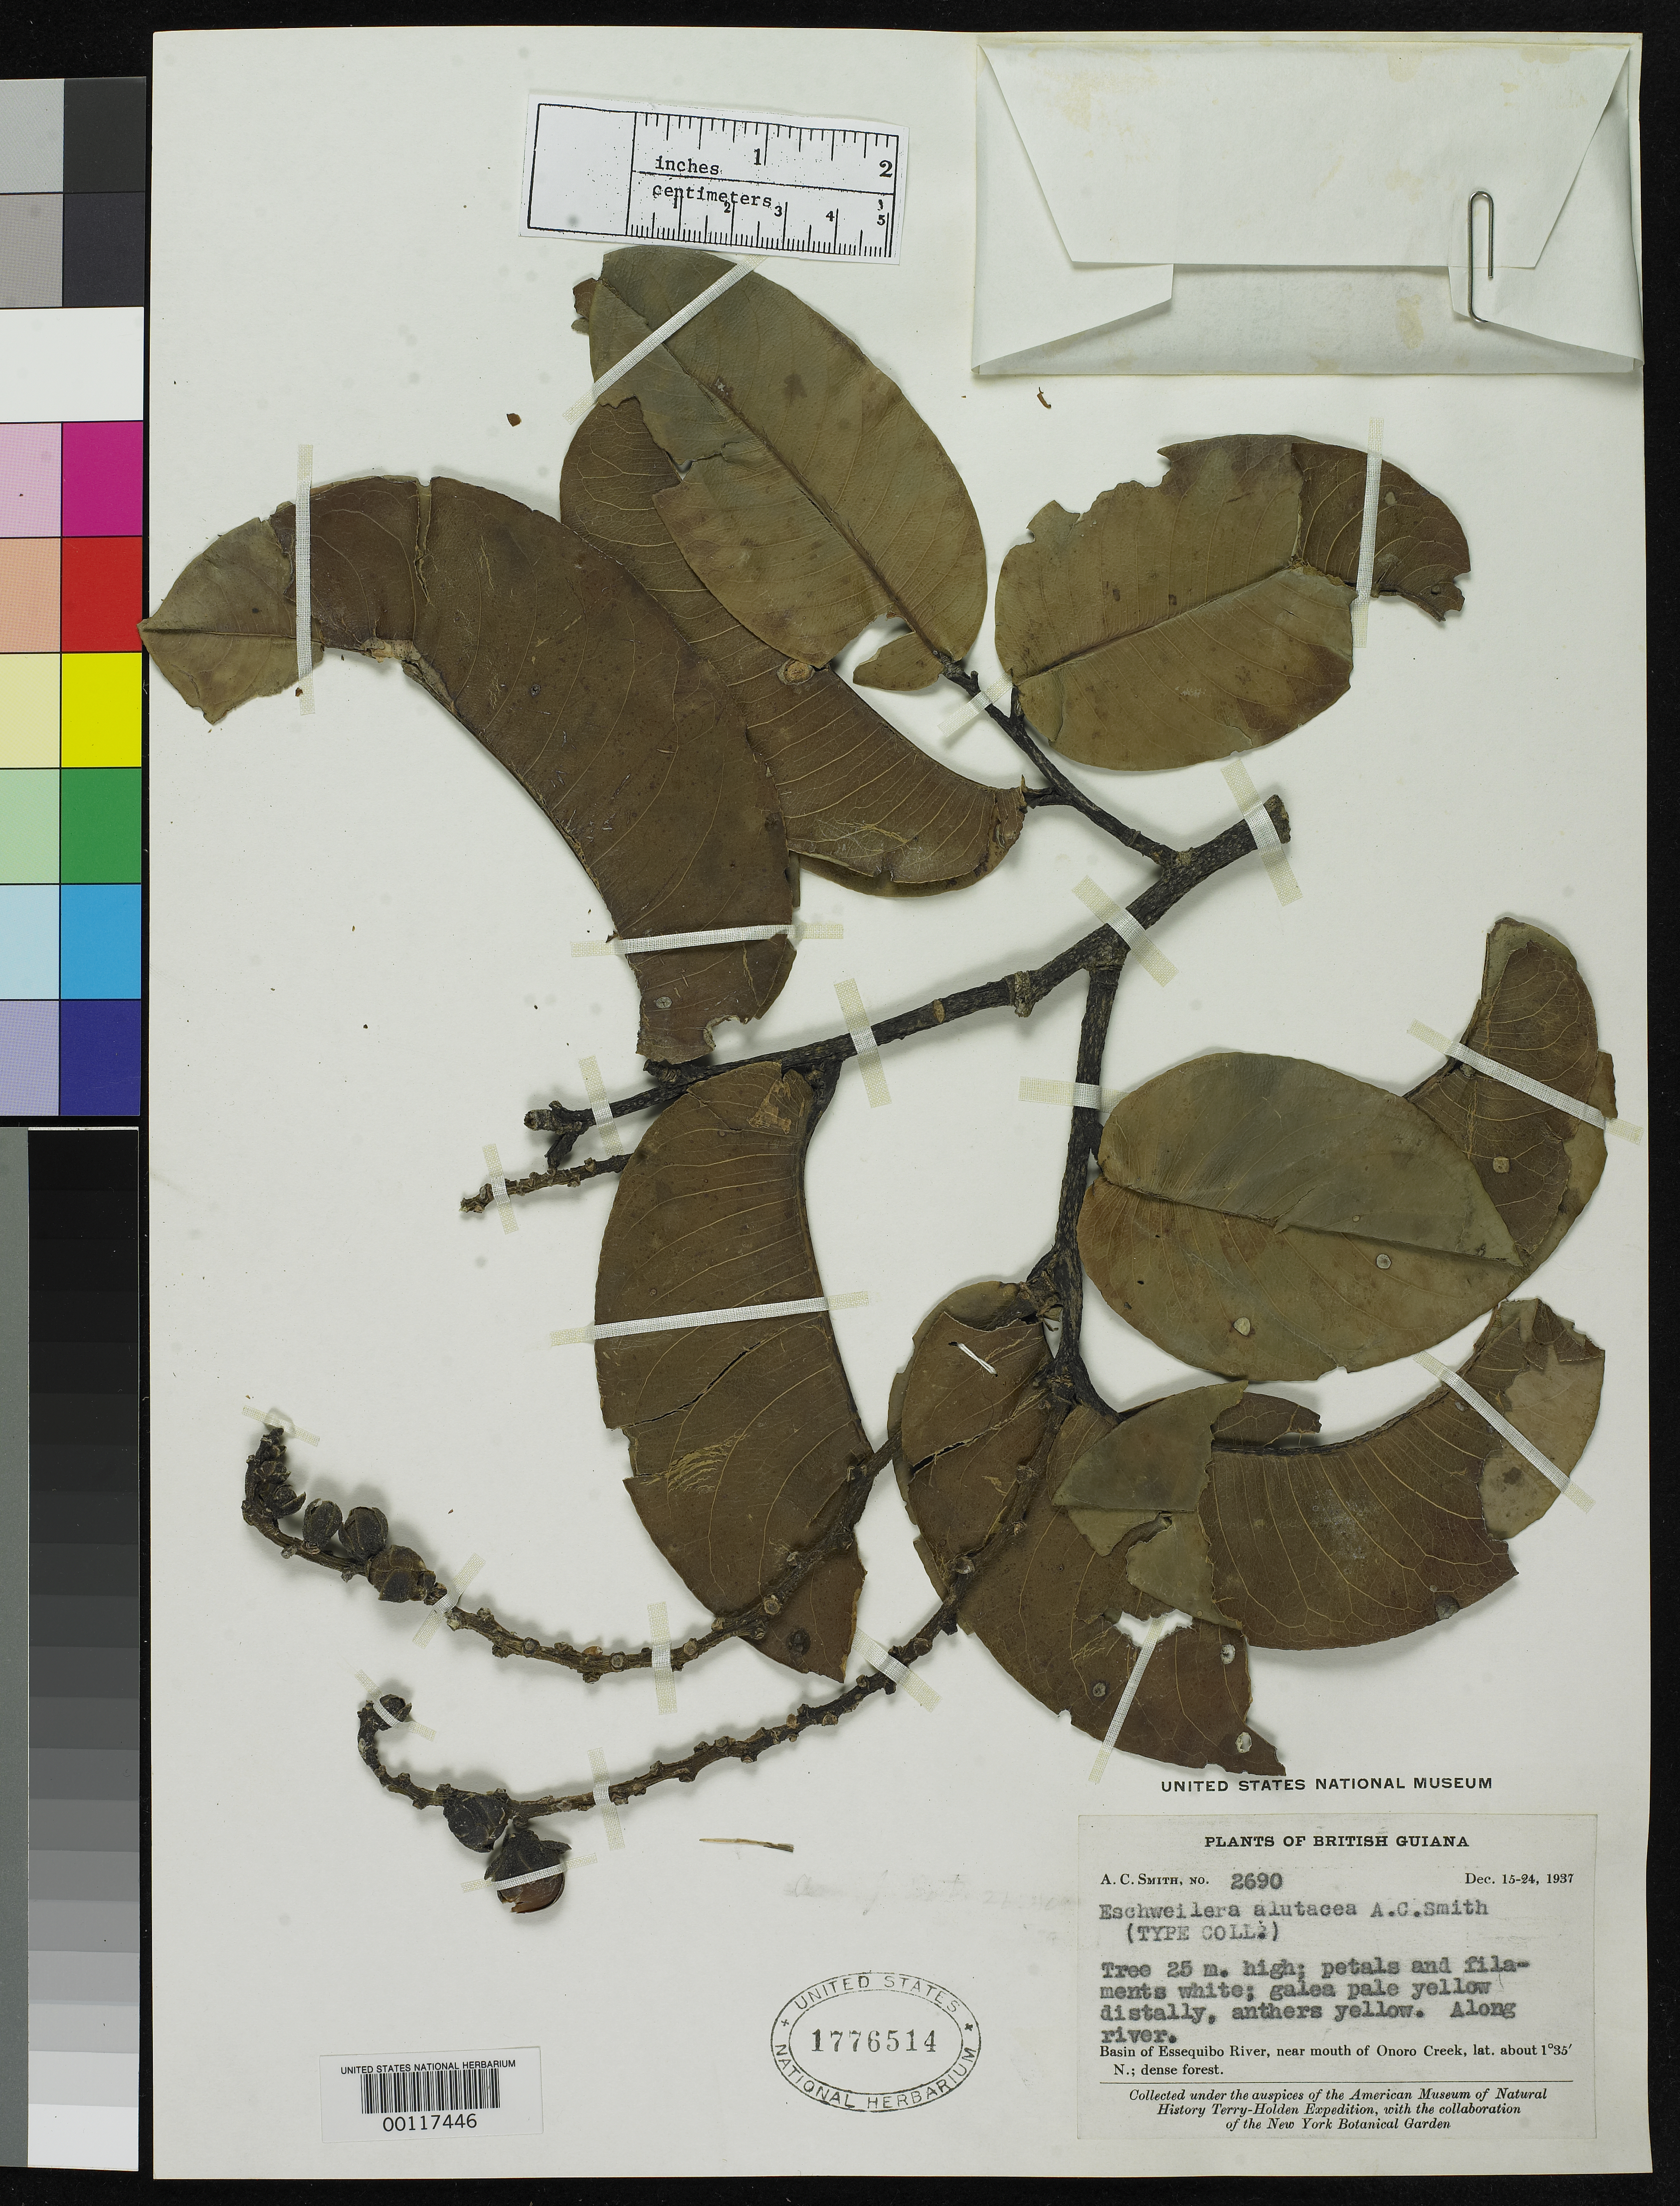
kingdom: Plantae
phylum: Tracheophyta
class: Magnoliopsida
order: Ericales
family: Lecythidaceae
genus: Eschweilera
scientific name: Eschweilera alutacea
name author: A.C. Sm.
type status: Isolectotype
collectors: A. C. Smith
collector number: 2690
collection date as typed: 17 Dec 1937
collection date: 1937-12-17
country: Guyana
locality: Along Essquibo River, near mouth of Onoro Creek.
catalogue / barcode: US 1776514